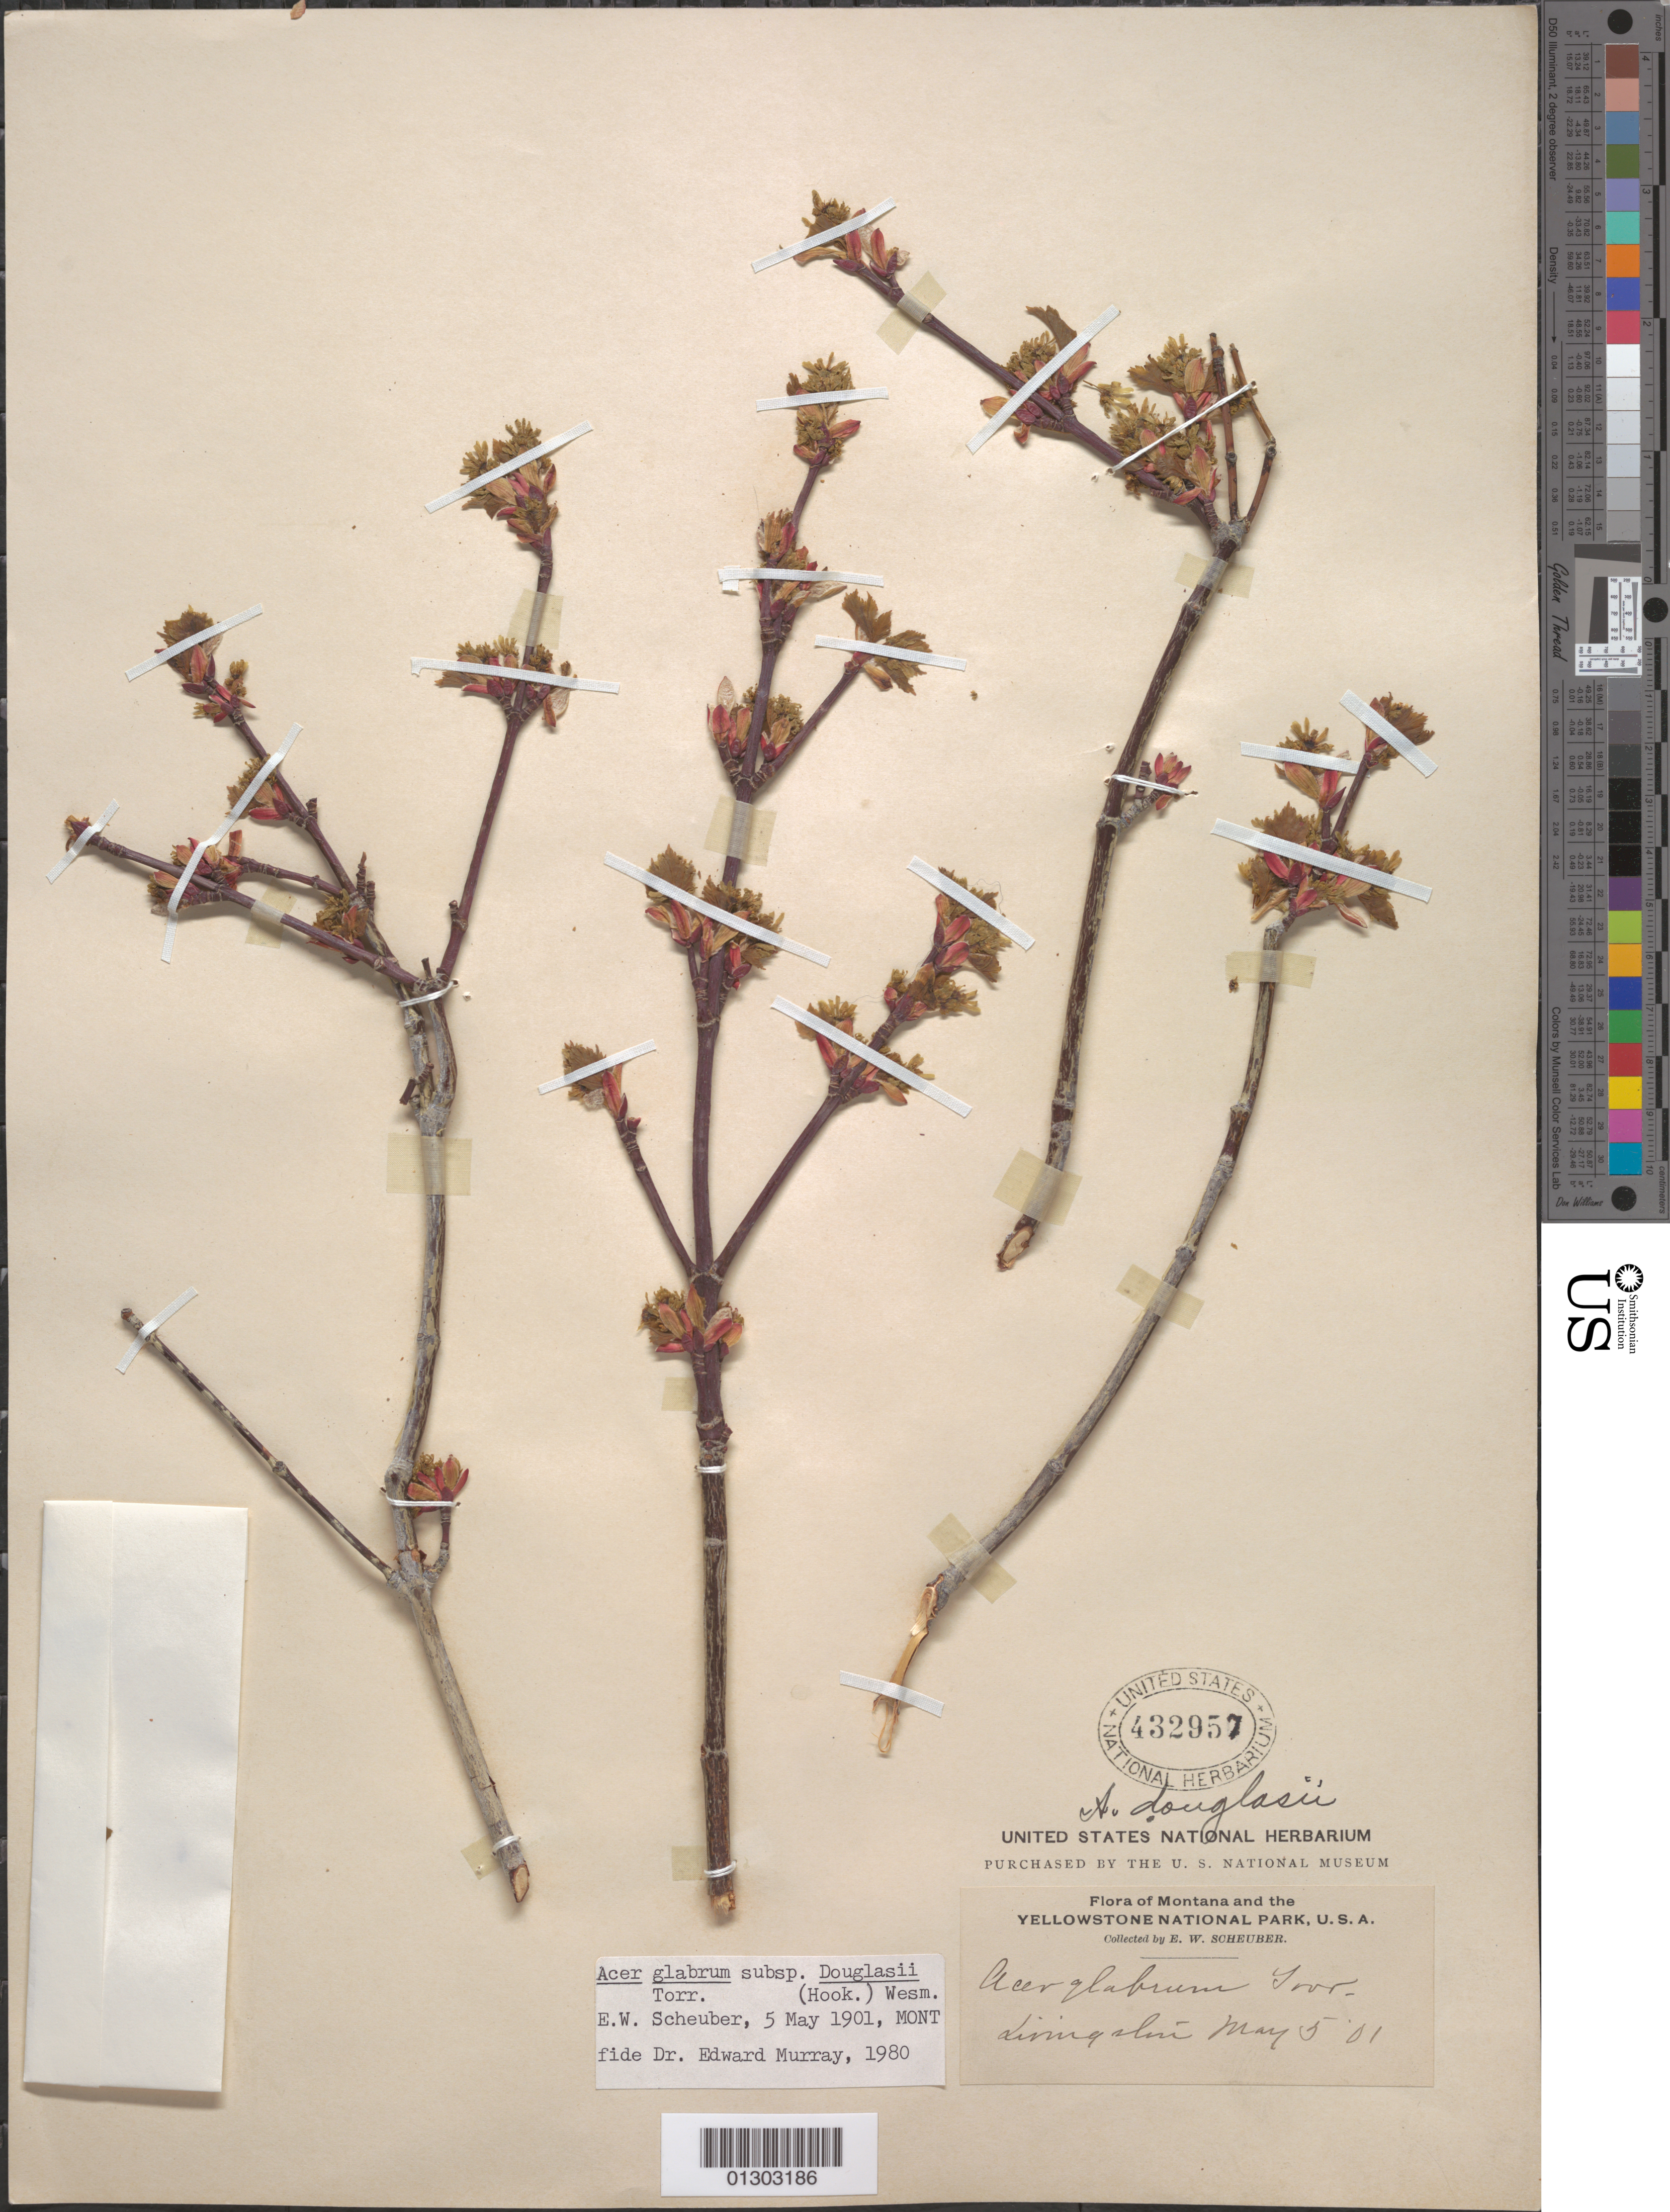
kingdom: Plantae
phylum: Tracheophyta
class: Magnoliopsida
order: Sapindales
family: Sapindaceae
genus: Acer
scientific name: Acer glabrum var. douglasii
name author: (Hook.) Dippel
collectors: E. Scheuber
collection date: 1901-05-05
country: United States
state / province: Montana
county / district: Park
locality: Livingston.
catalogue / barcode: US 432957